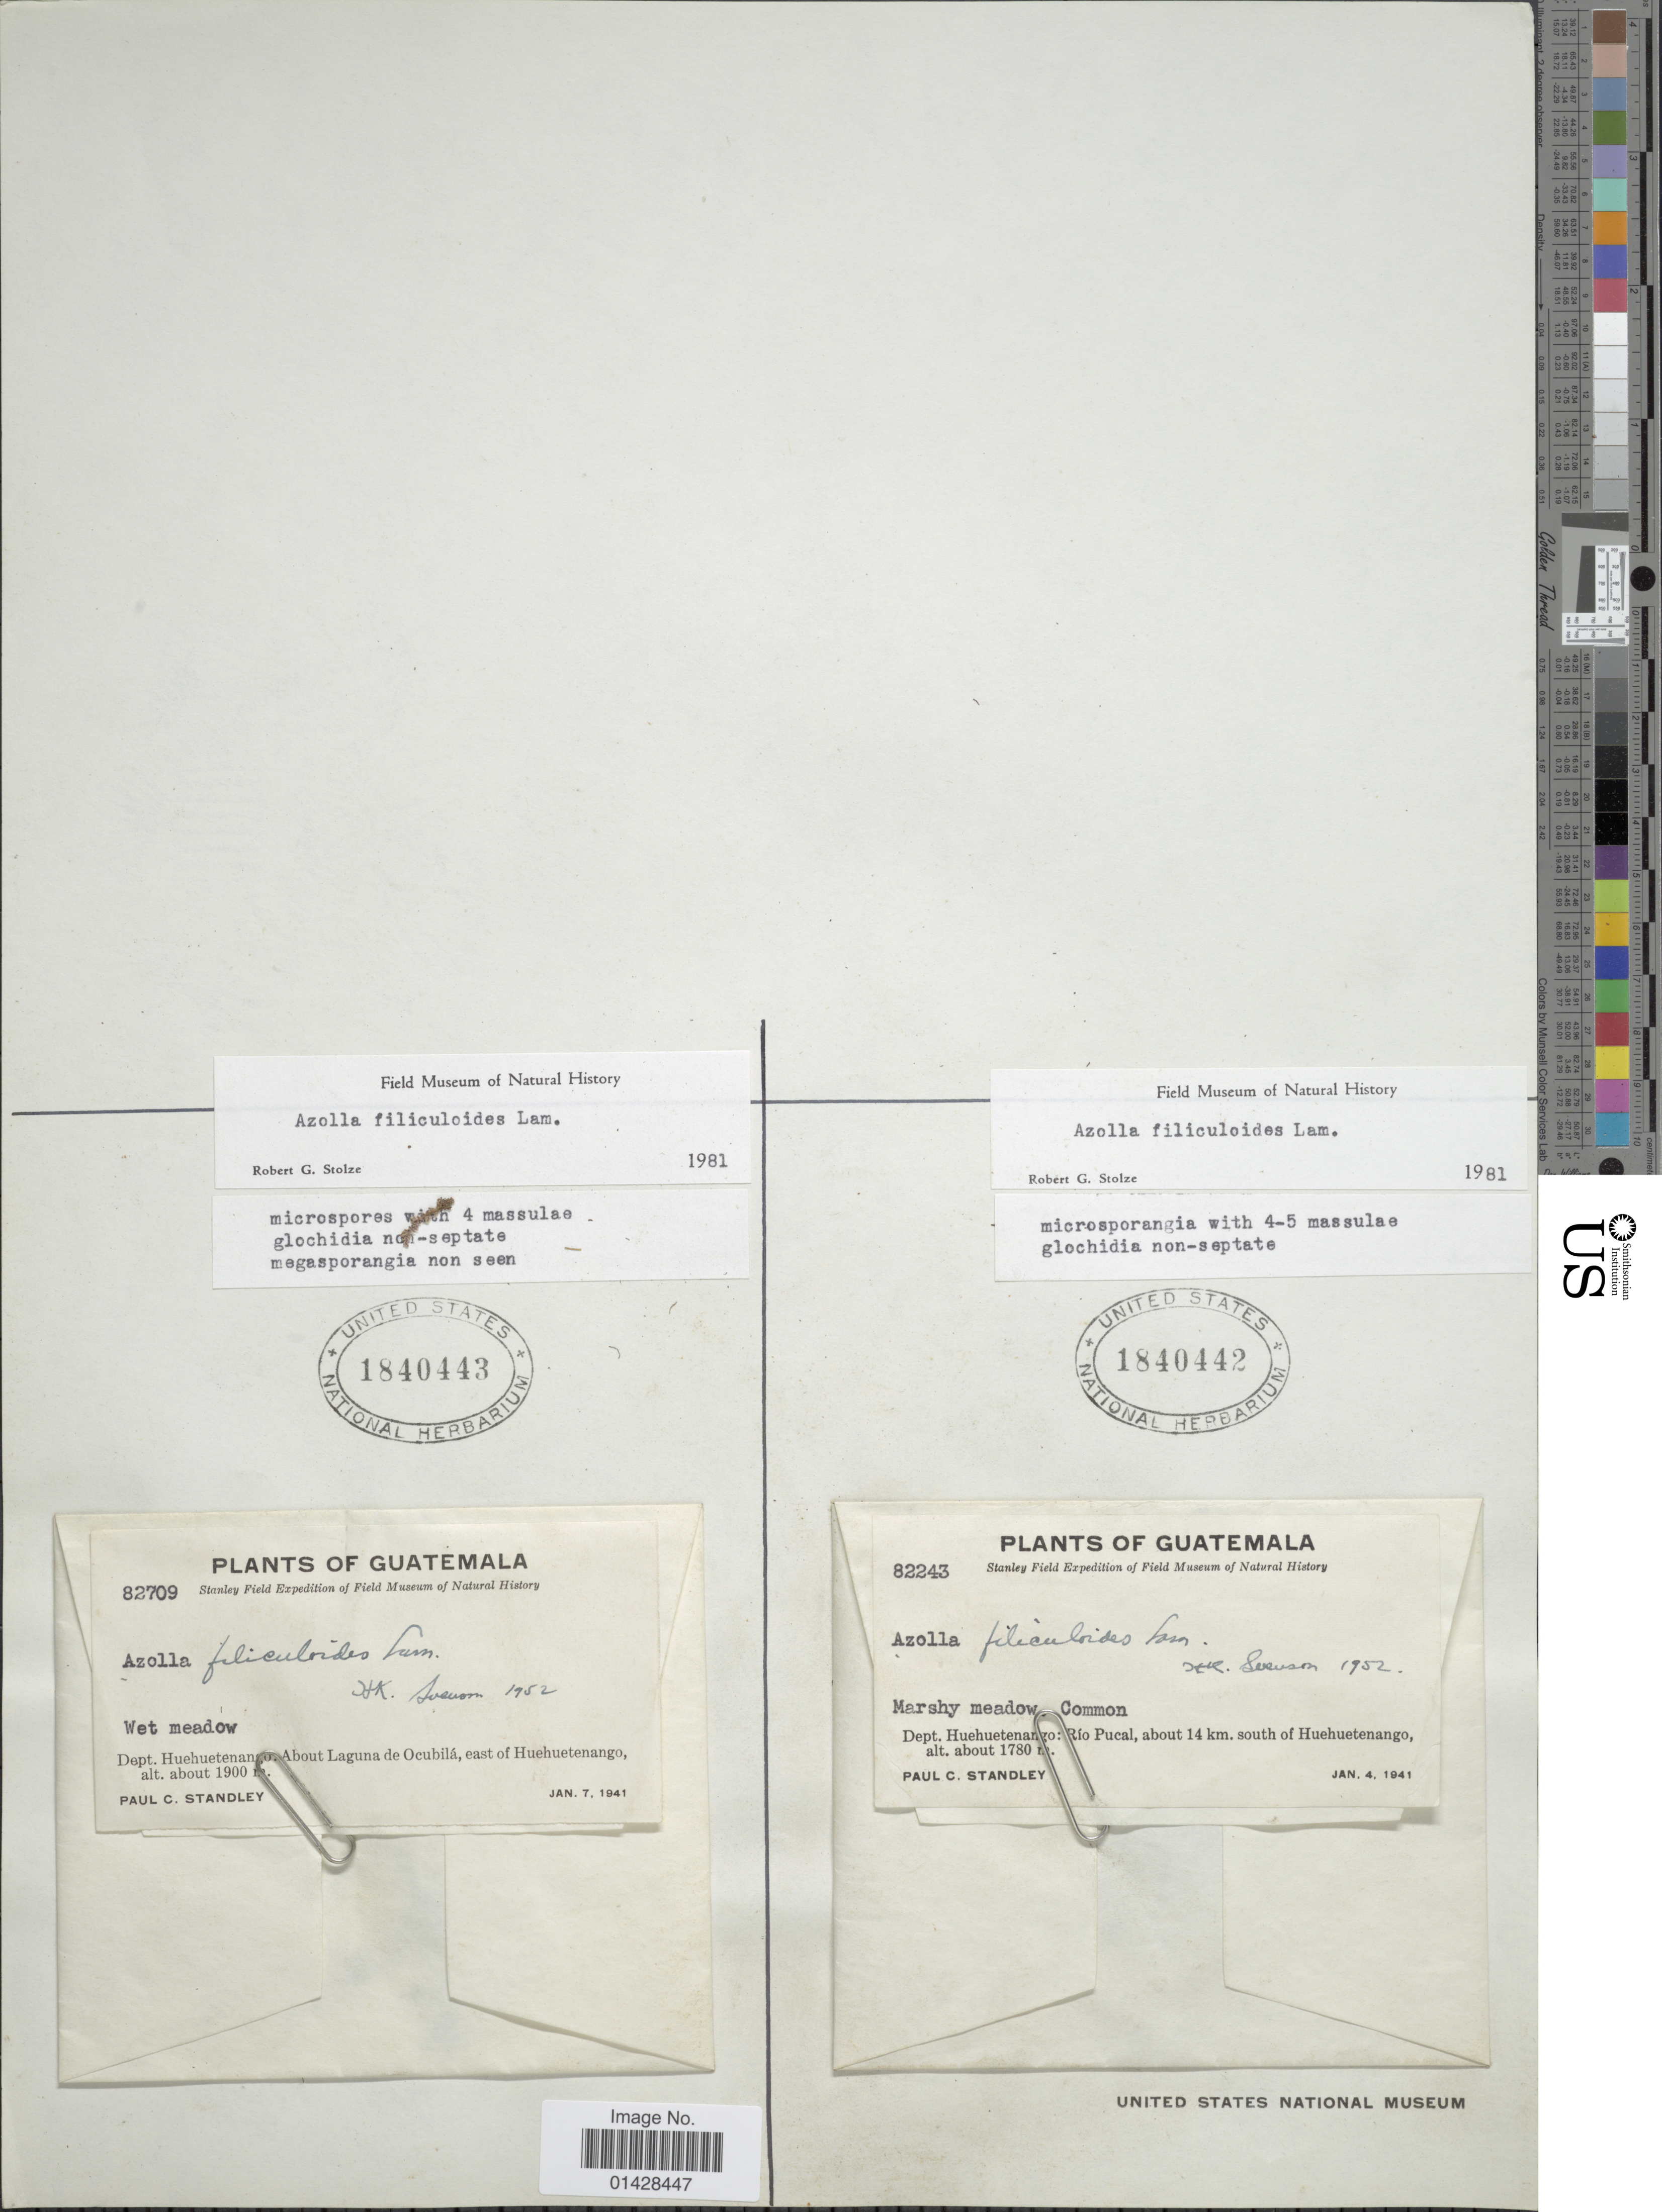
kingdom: Plantae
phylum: Tracheophyta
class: Polypodiopsida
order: Salviniales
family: Salviniaceae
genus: Azolla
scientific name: Azolla filiculoides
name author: Lam.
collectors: P. C. Standley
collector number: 82243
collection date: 1941-01-04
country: Guatemala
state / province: Huehuetenango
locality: Río Pucal, about 14 km south of Huehuetenango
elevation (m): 1780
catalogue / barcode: US 1840442-2